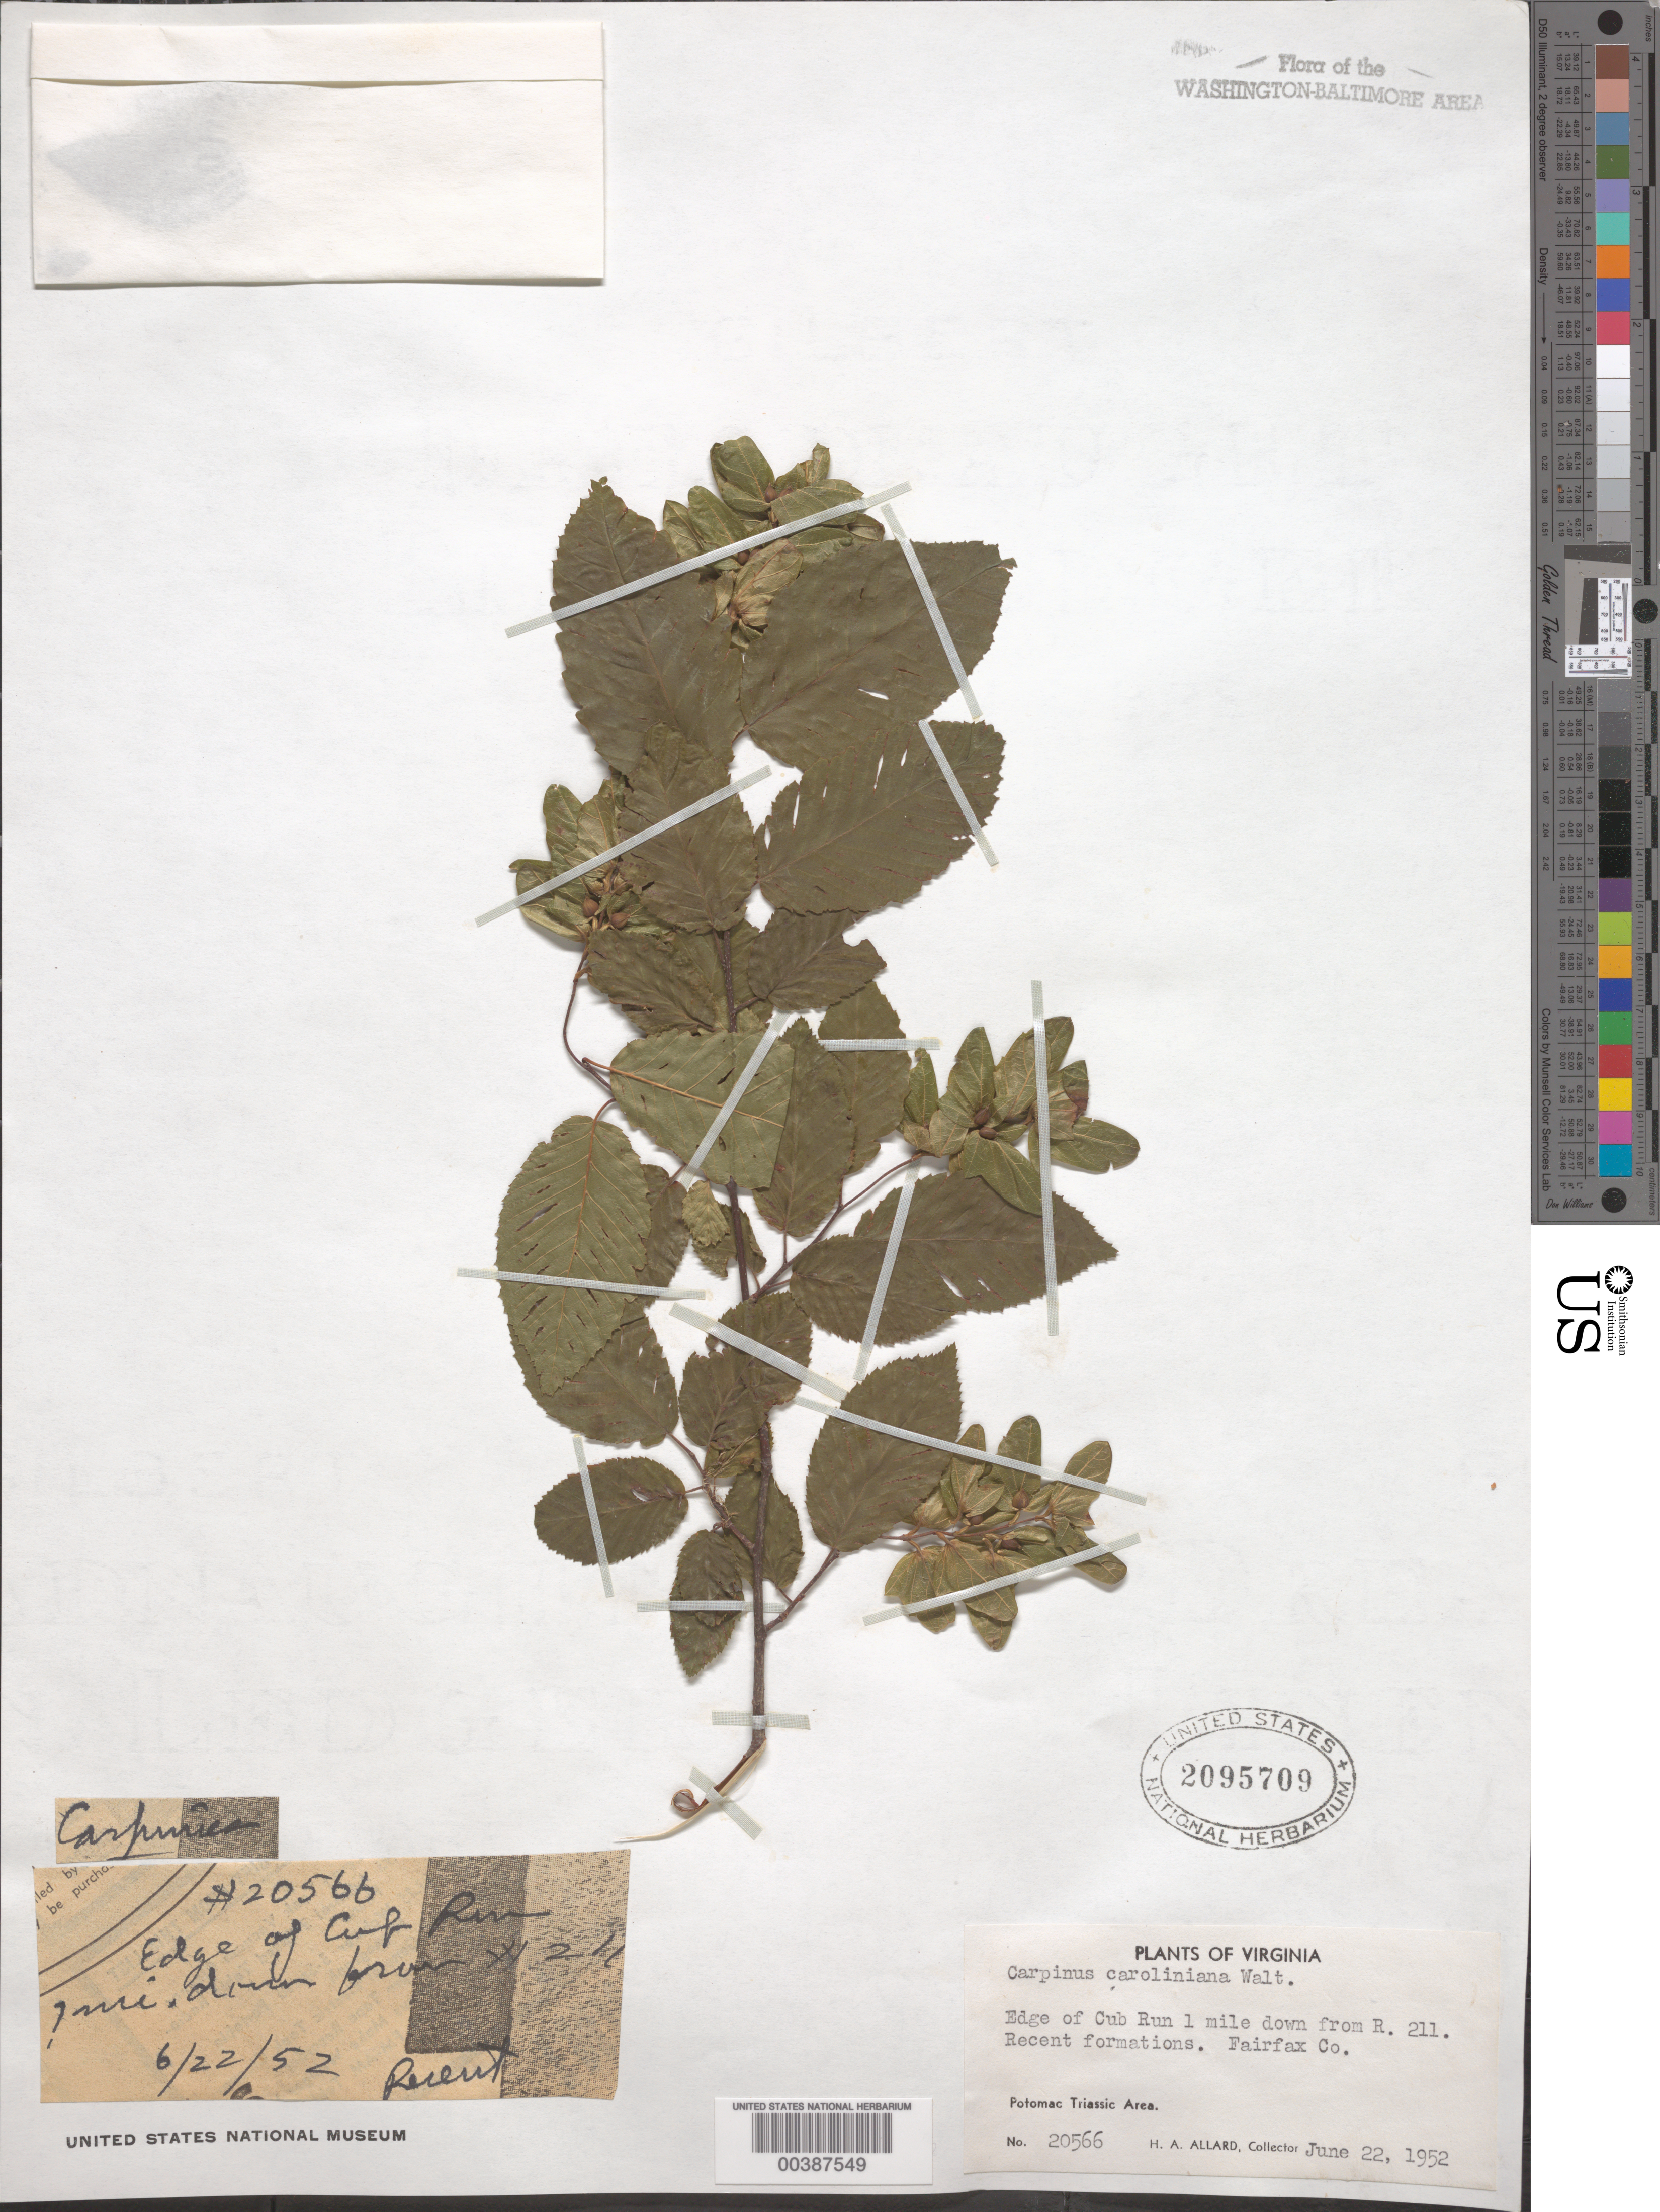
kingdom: Plantae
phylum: Tracheophyta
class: Magnoliopsida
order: Fagales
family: Betulaceae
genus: Carpinus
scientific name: Carpinus caroliniana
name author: Walter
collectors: H. A. Allard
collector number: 20566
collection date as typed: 22 Jun 1952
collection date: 1952-06-22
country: United States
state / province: Virginia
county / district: Fairfax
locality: downstream from Route 211 on Cub Run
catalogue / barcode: US 2095709